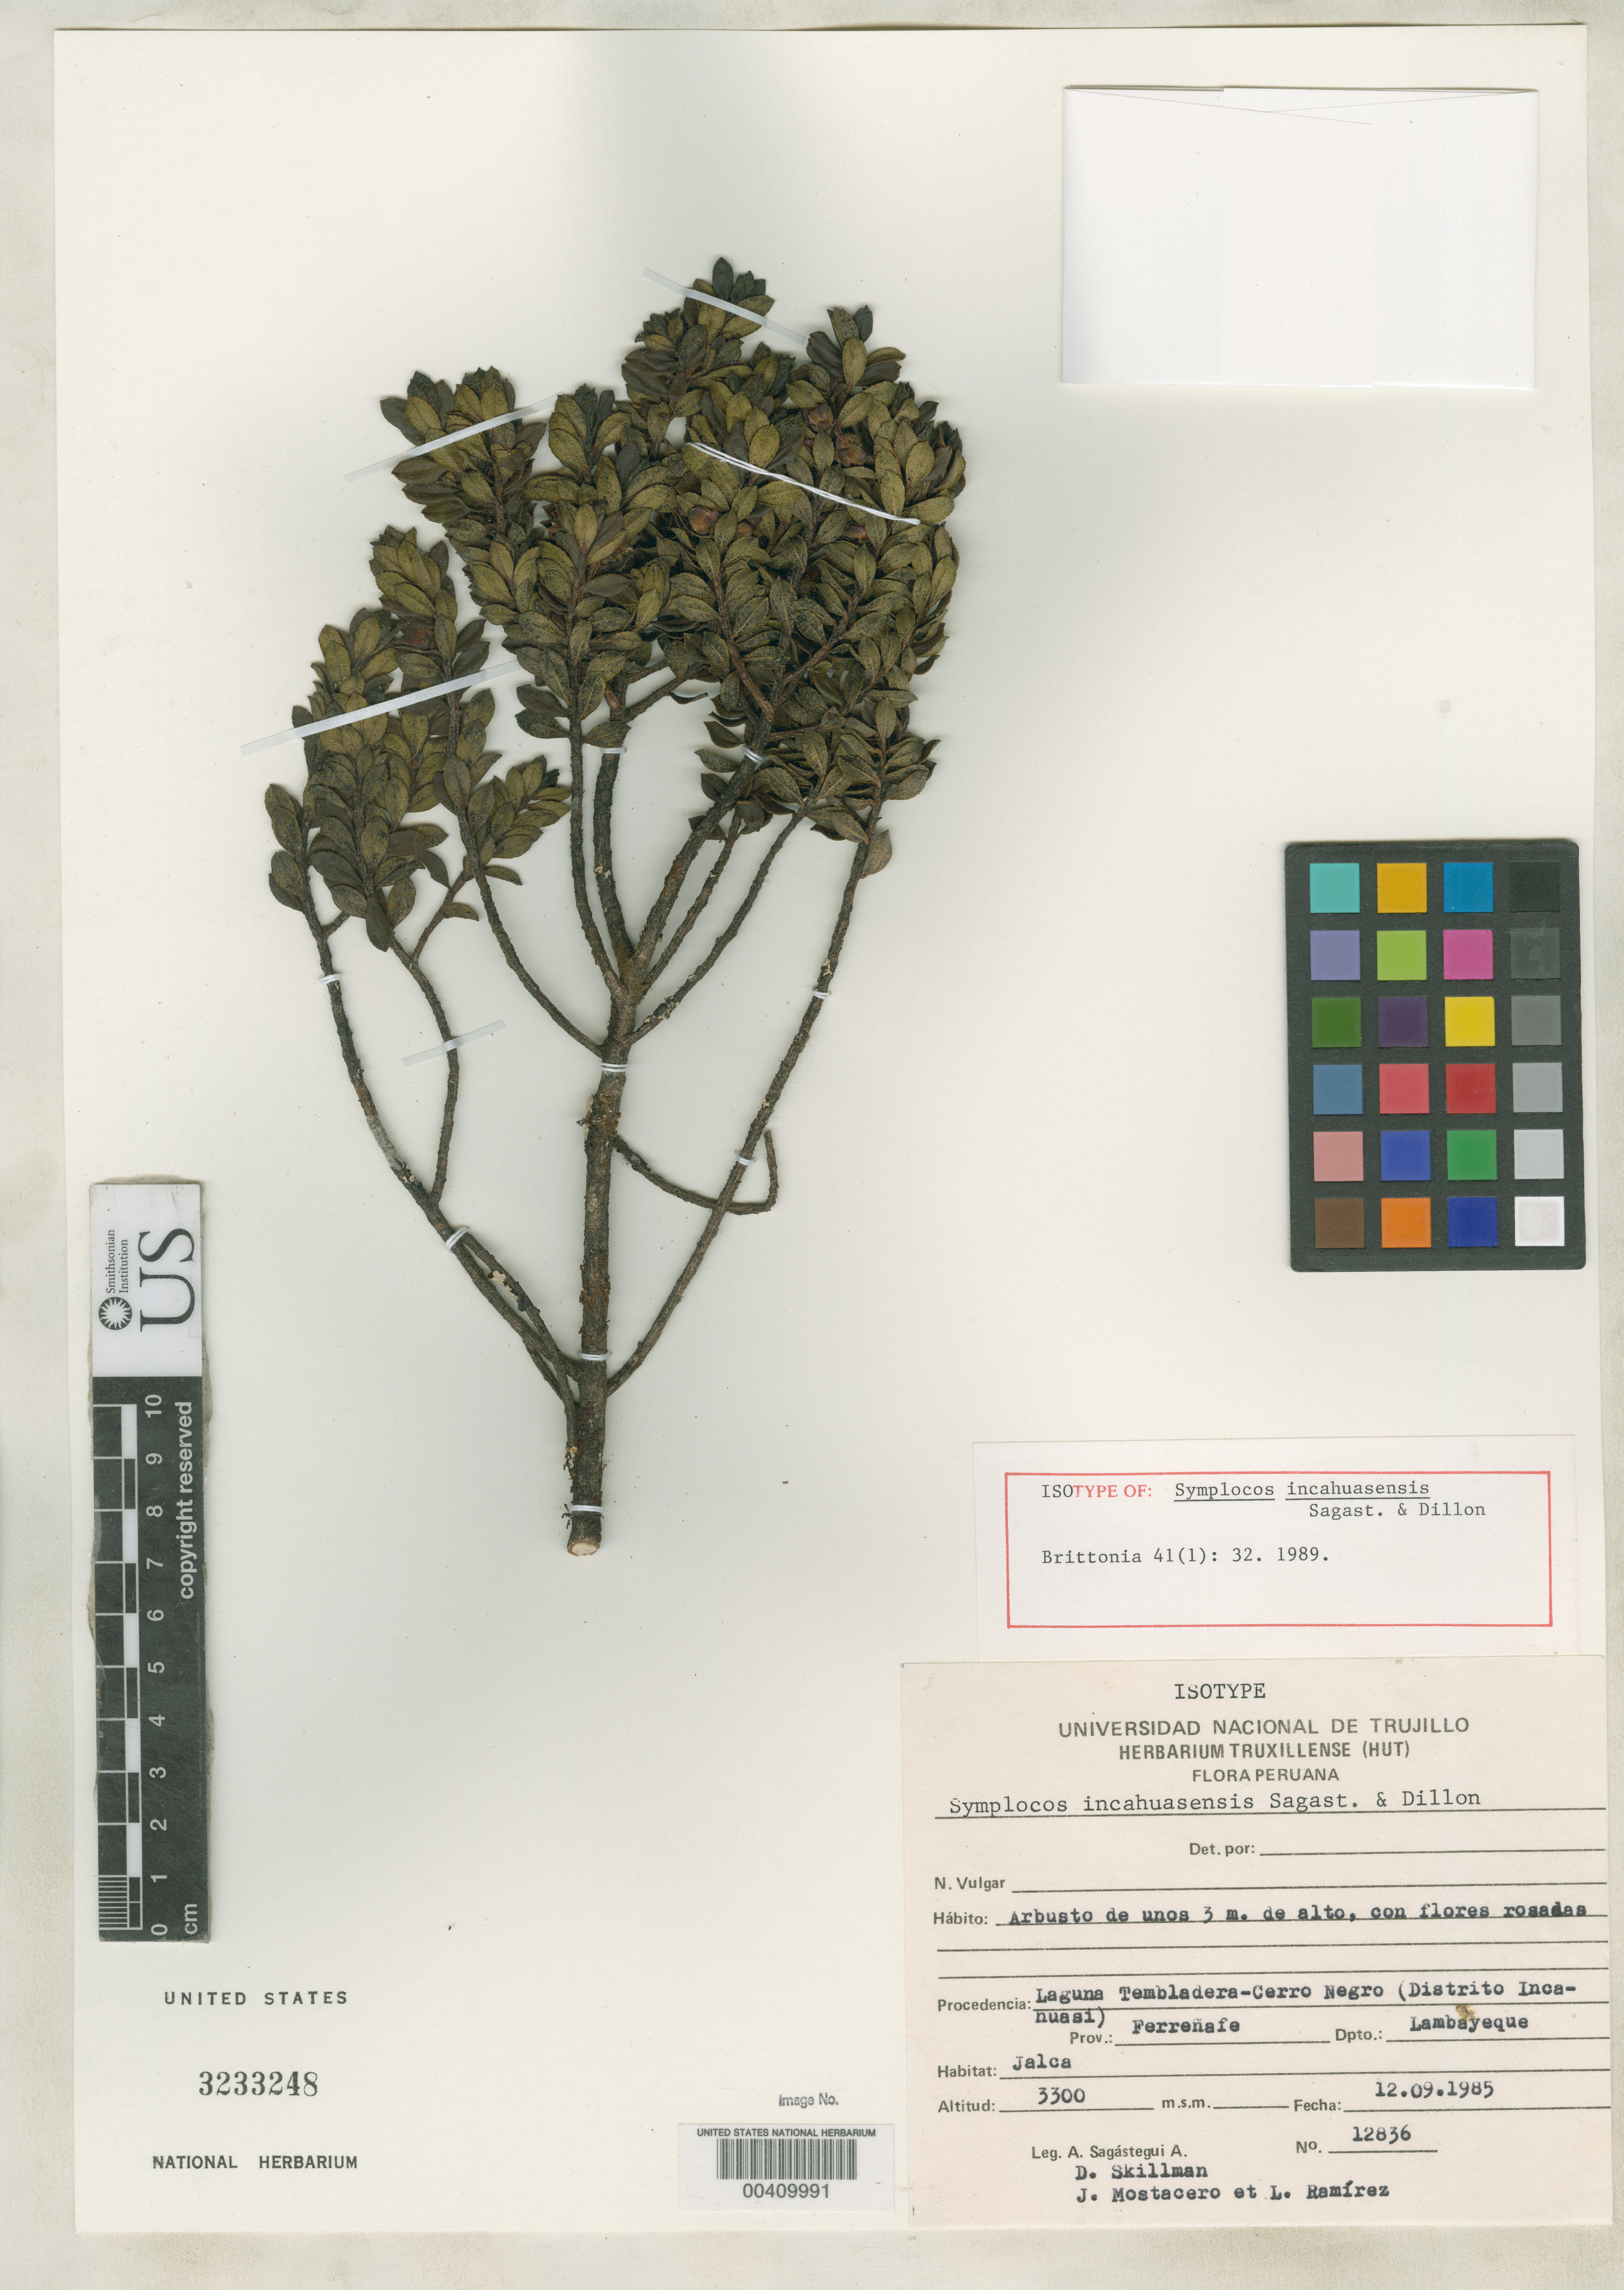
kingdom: Plantae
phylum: Tracheophyta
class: Magnoliopsida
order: Ericales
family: Symplocaceae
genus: Symplocos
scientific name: Symplocos incahuasensis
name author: Sagást. & M.O. Dillon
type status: Isotype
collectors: D. Skillman & J. Mostacero L.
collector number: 12836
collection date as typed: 12 Sep 1985 or 09 Dec 1985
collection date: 1985-09-12 or 1985-12-09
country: Peru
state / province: Lambayeque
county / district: Ferreñafe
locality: Laguna Tembladera - Cerro Negro, districto Incanuasi.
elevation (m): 3300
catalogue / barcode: US 3233248